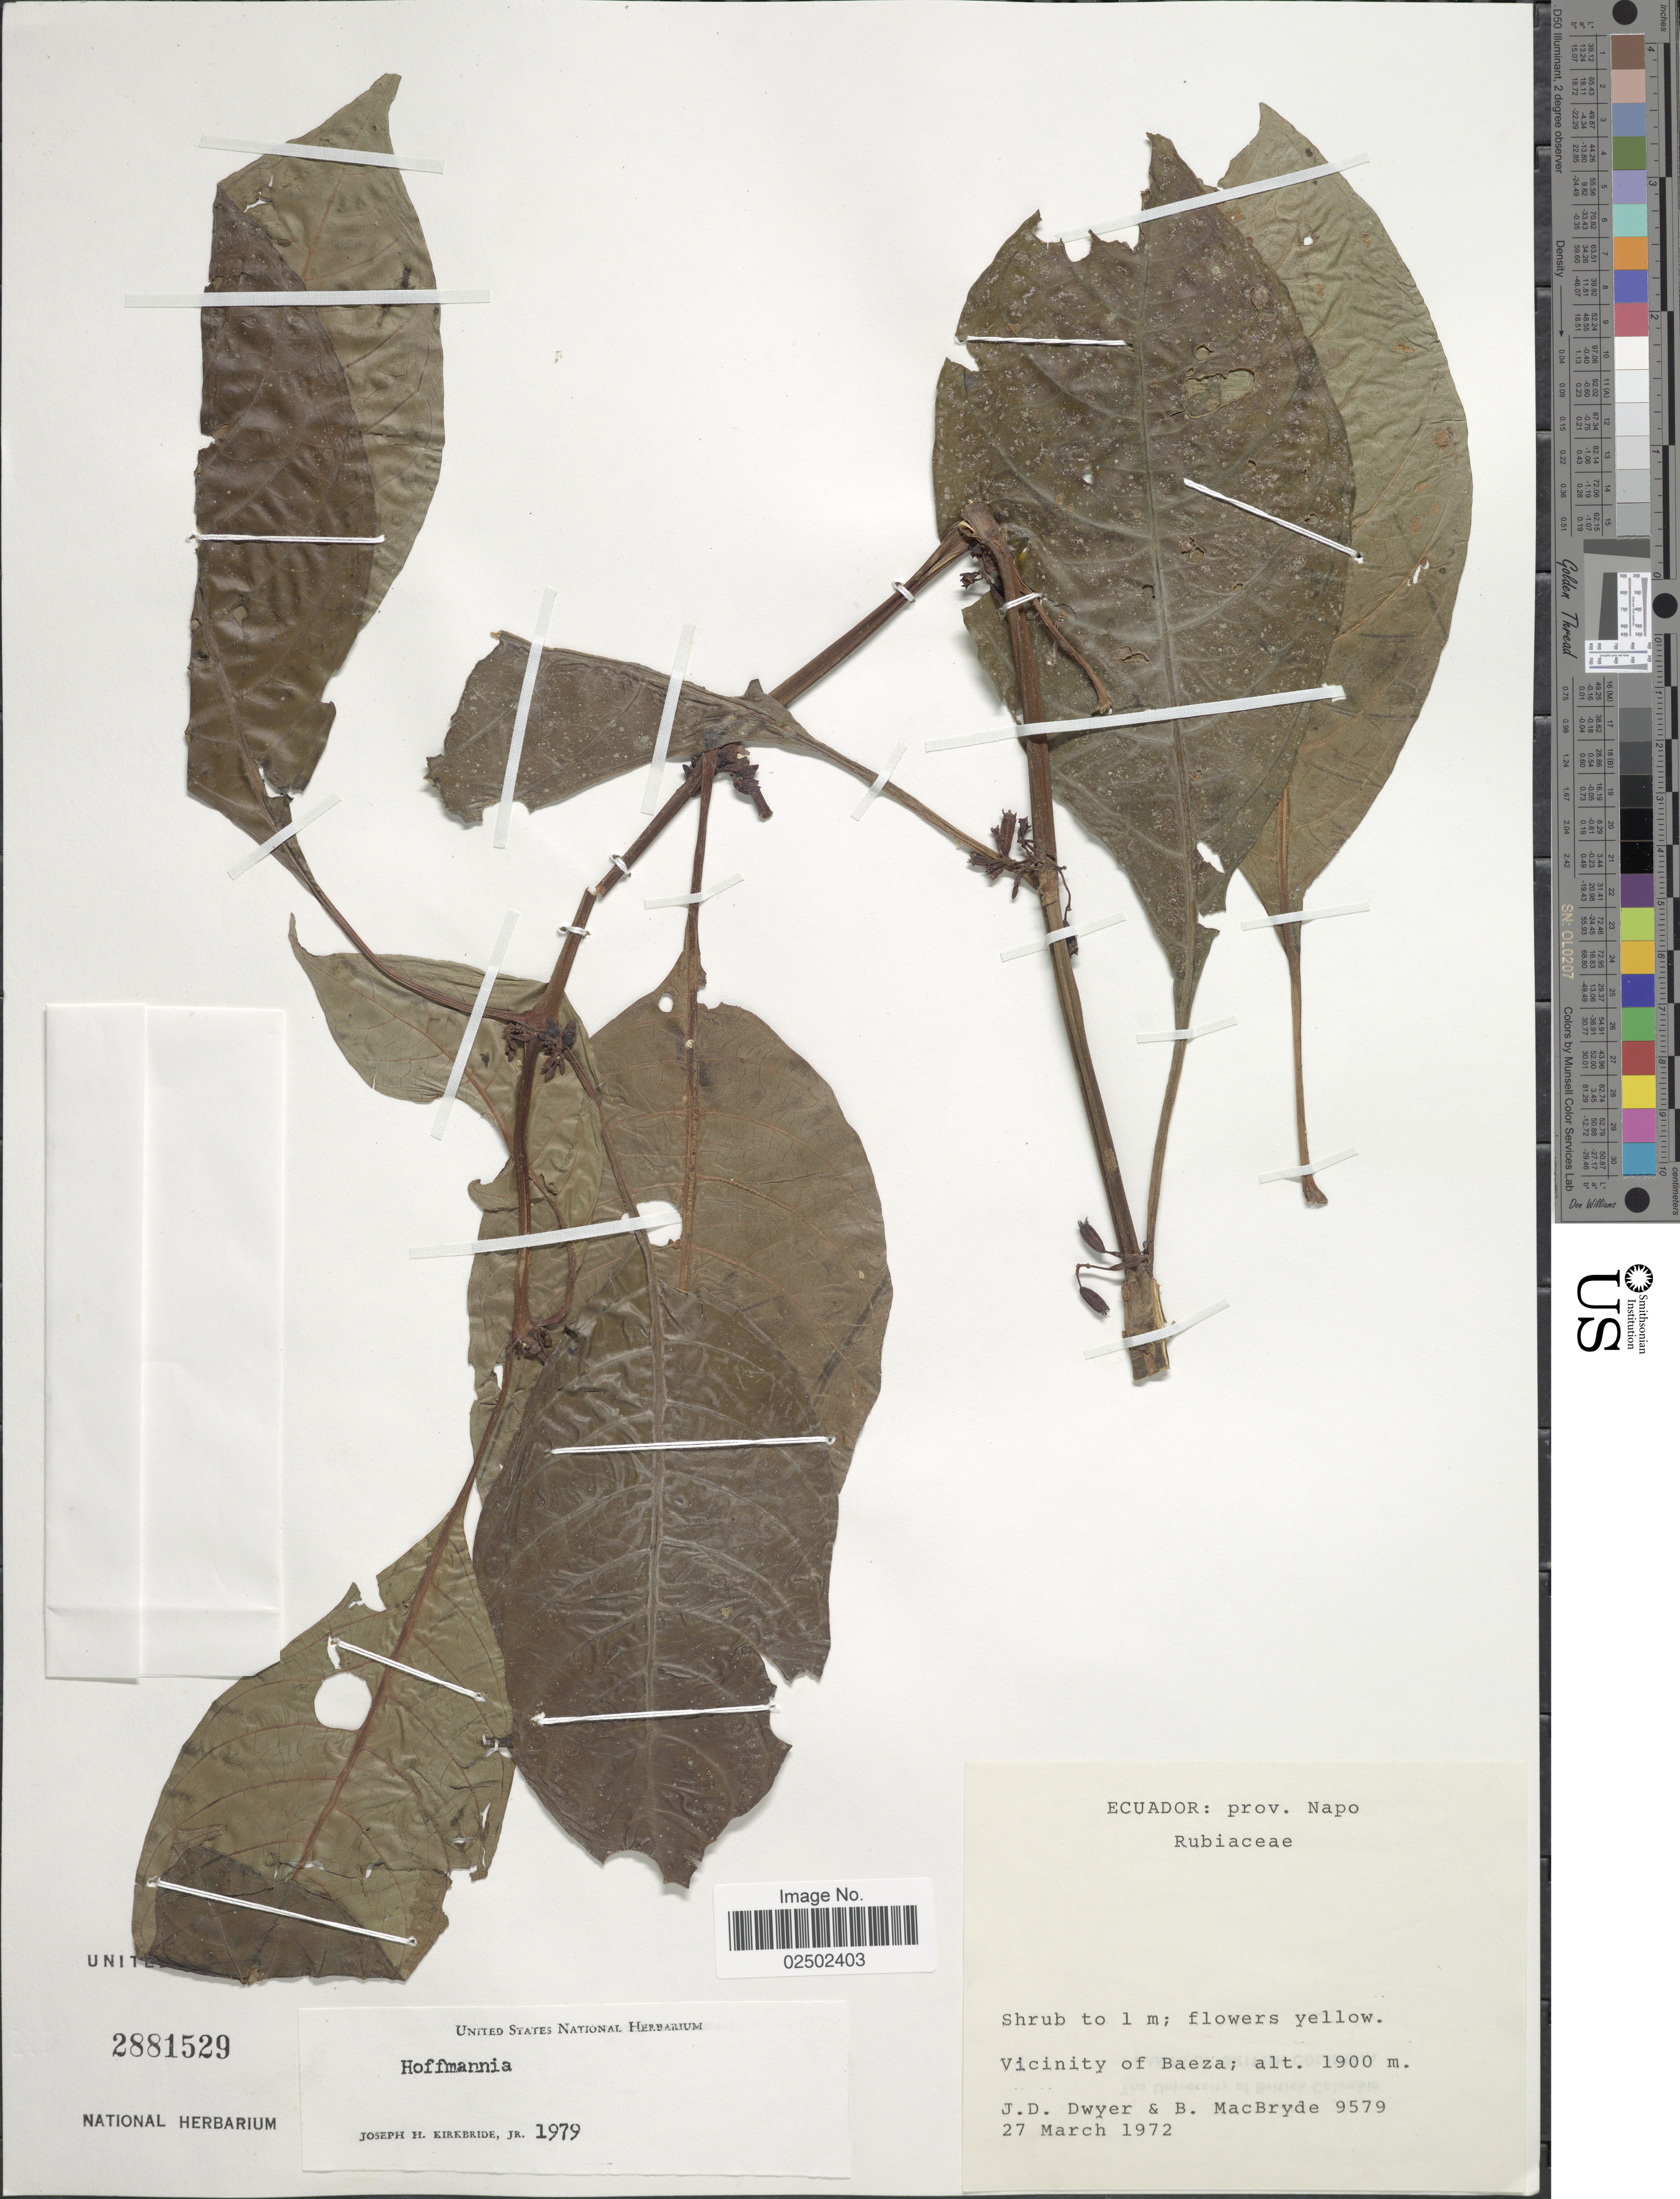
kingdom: Plantae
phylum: Tracheophyta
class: Magnoliopsida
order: Gentianales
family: Rubiaceae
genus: Hoffmannia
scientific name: Hoffmannia sp.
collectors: J. D. Dwyer & B. MacBryde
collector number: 9579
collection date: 1972-03-27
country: Ecuador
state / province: Napo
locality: Vicinity of Baeza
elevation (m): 1900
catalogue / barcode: US 2881529